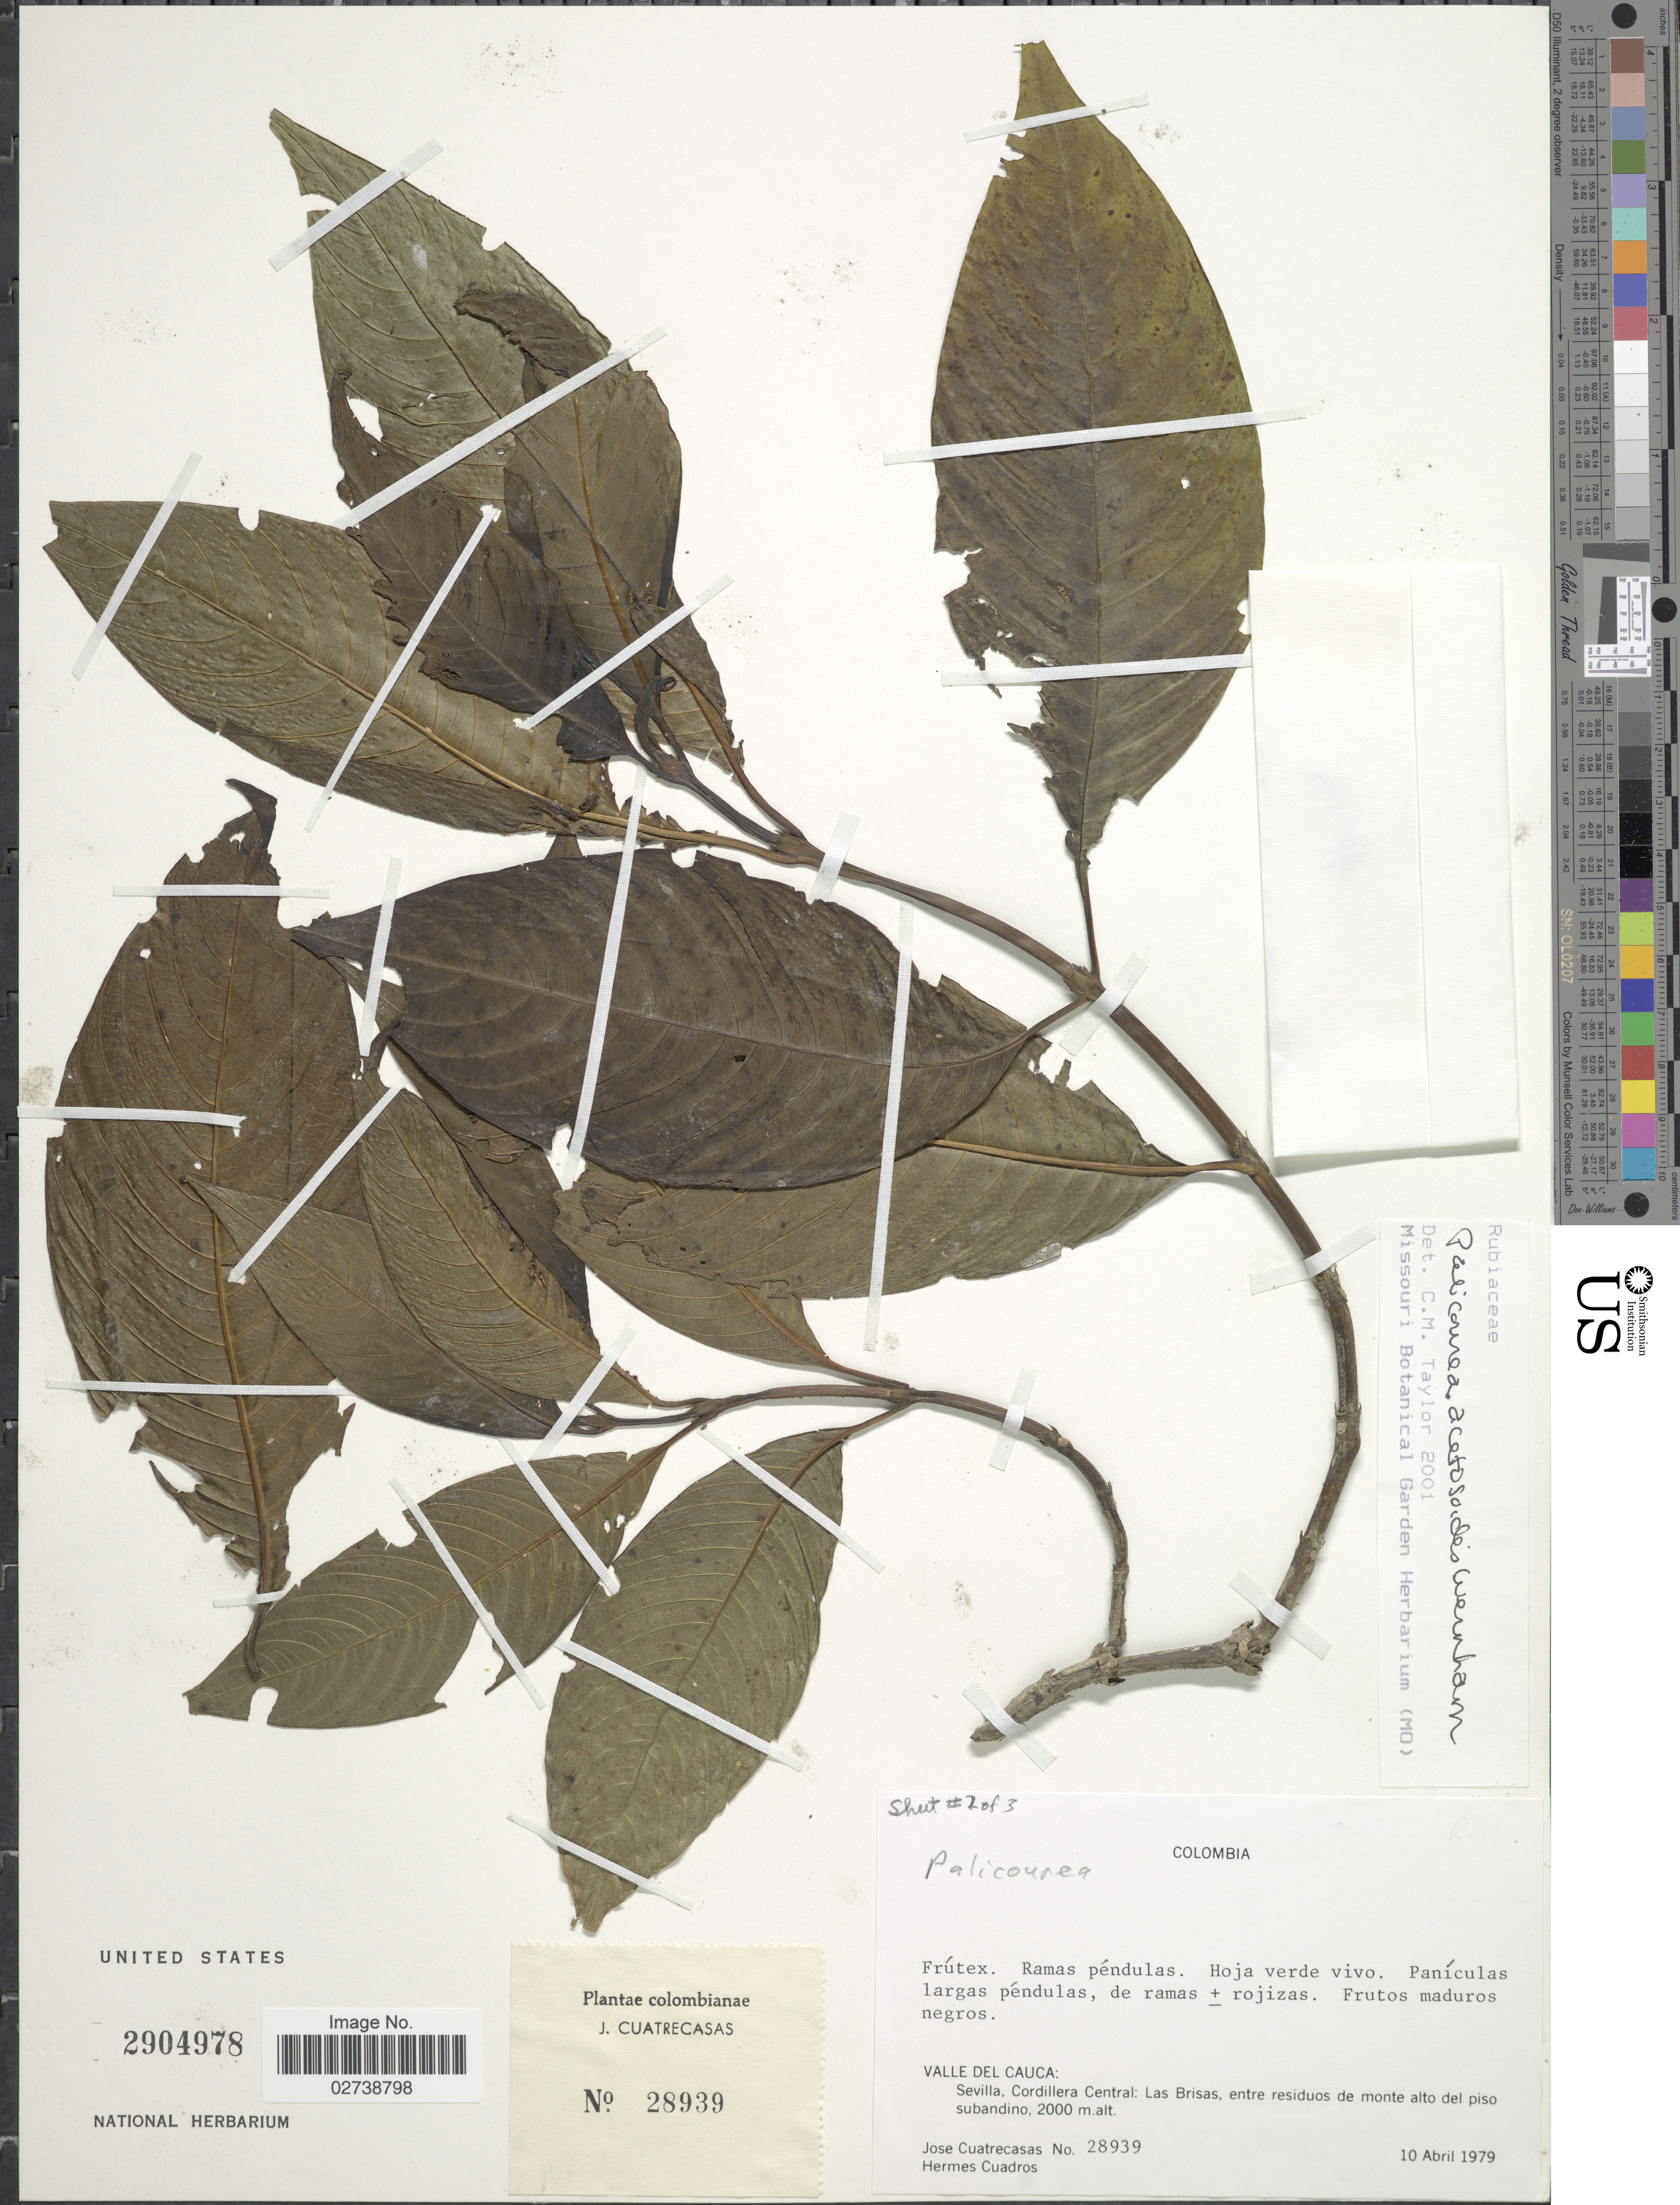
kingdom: Plantae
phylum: Tracheophyta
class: Magnoliopsida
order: Gentianales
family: Rubiaceae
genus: Palicourea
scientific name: Palicourea acetosoides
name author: Wernham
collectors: J. Cuatrecasas & H. Cuadros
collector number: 28939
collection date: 1979-04-10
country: Colombia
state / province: Valle del Cauca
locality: Sevilla, Cordillera Central: Las Brisas, entre residuos de monte alto del piso subandino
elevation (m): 2000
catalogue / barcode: US 2904978